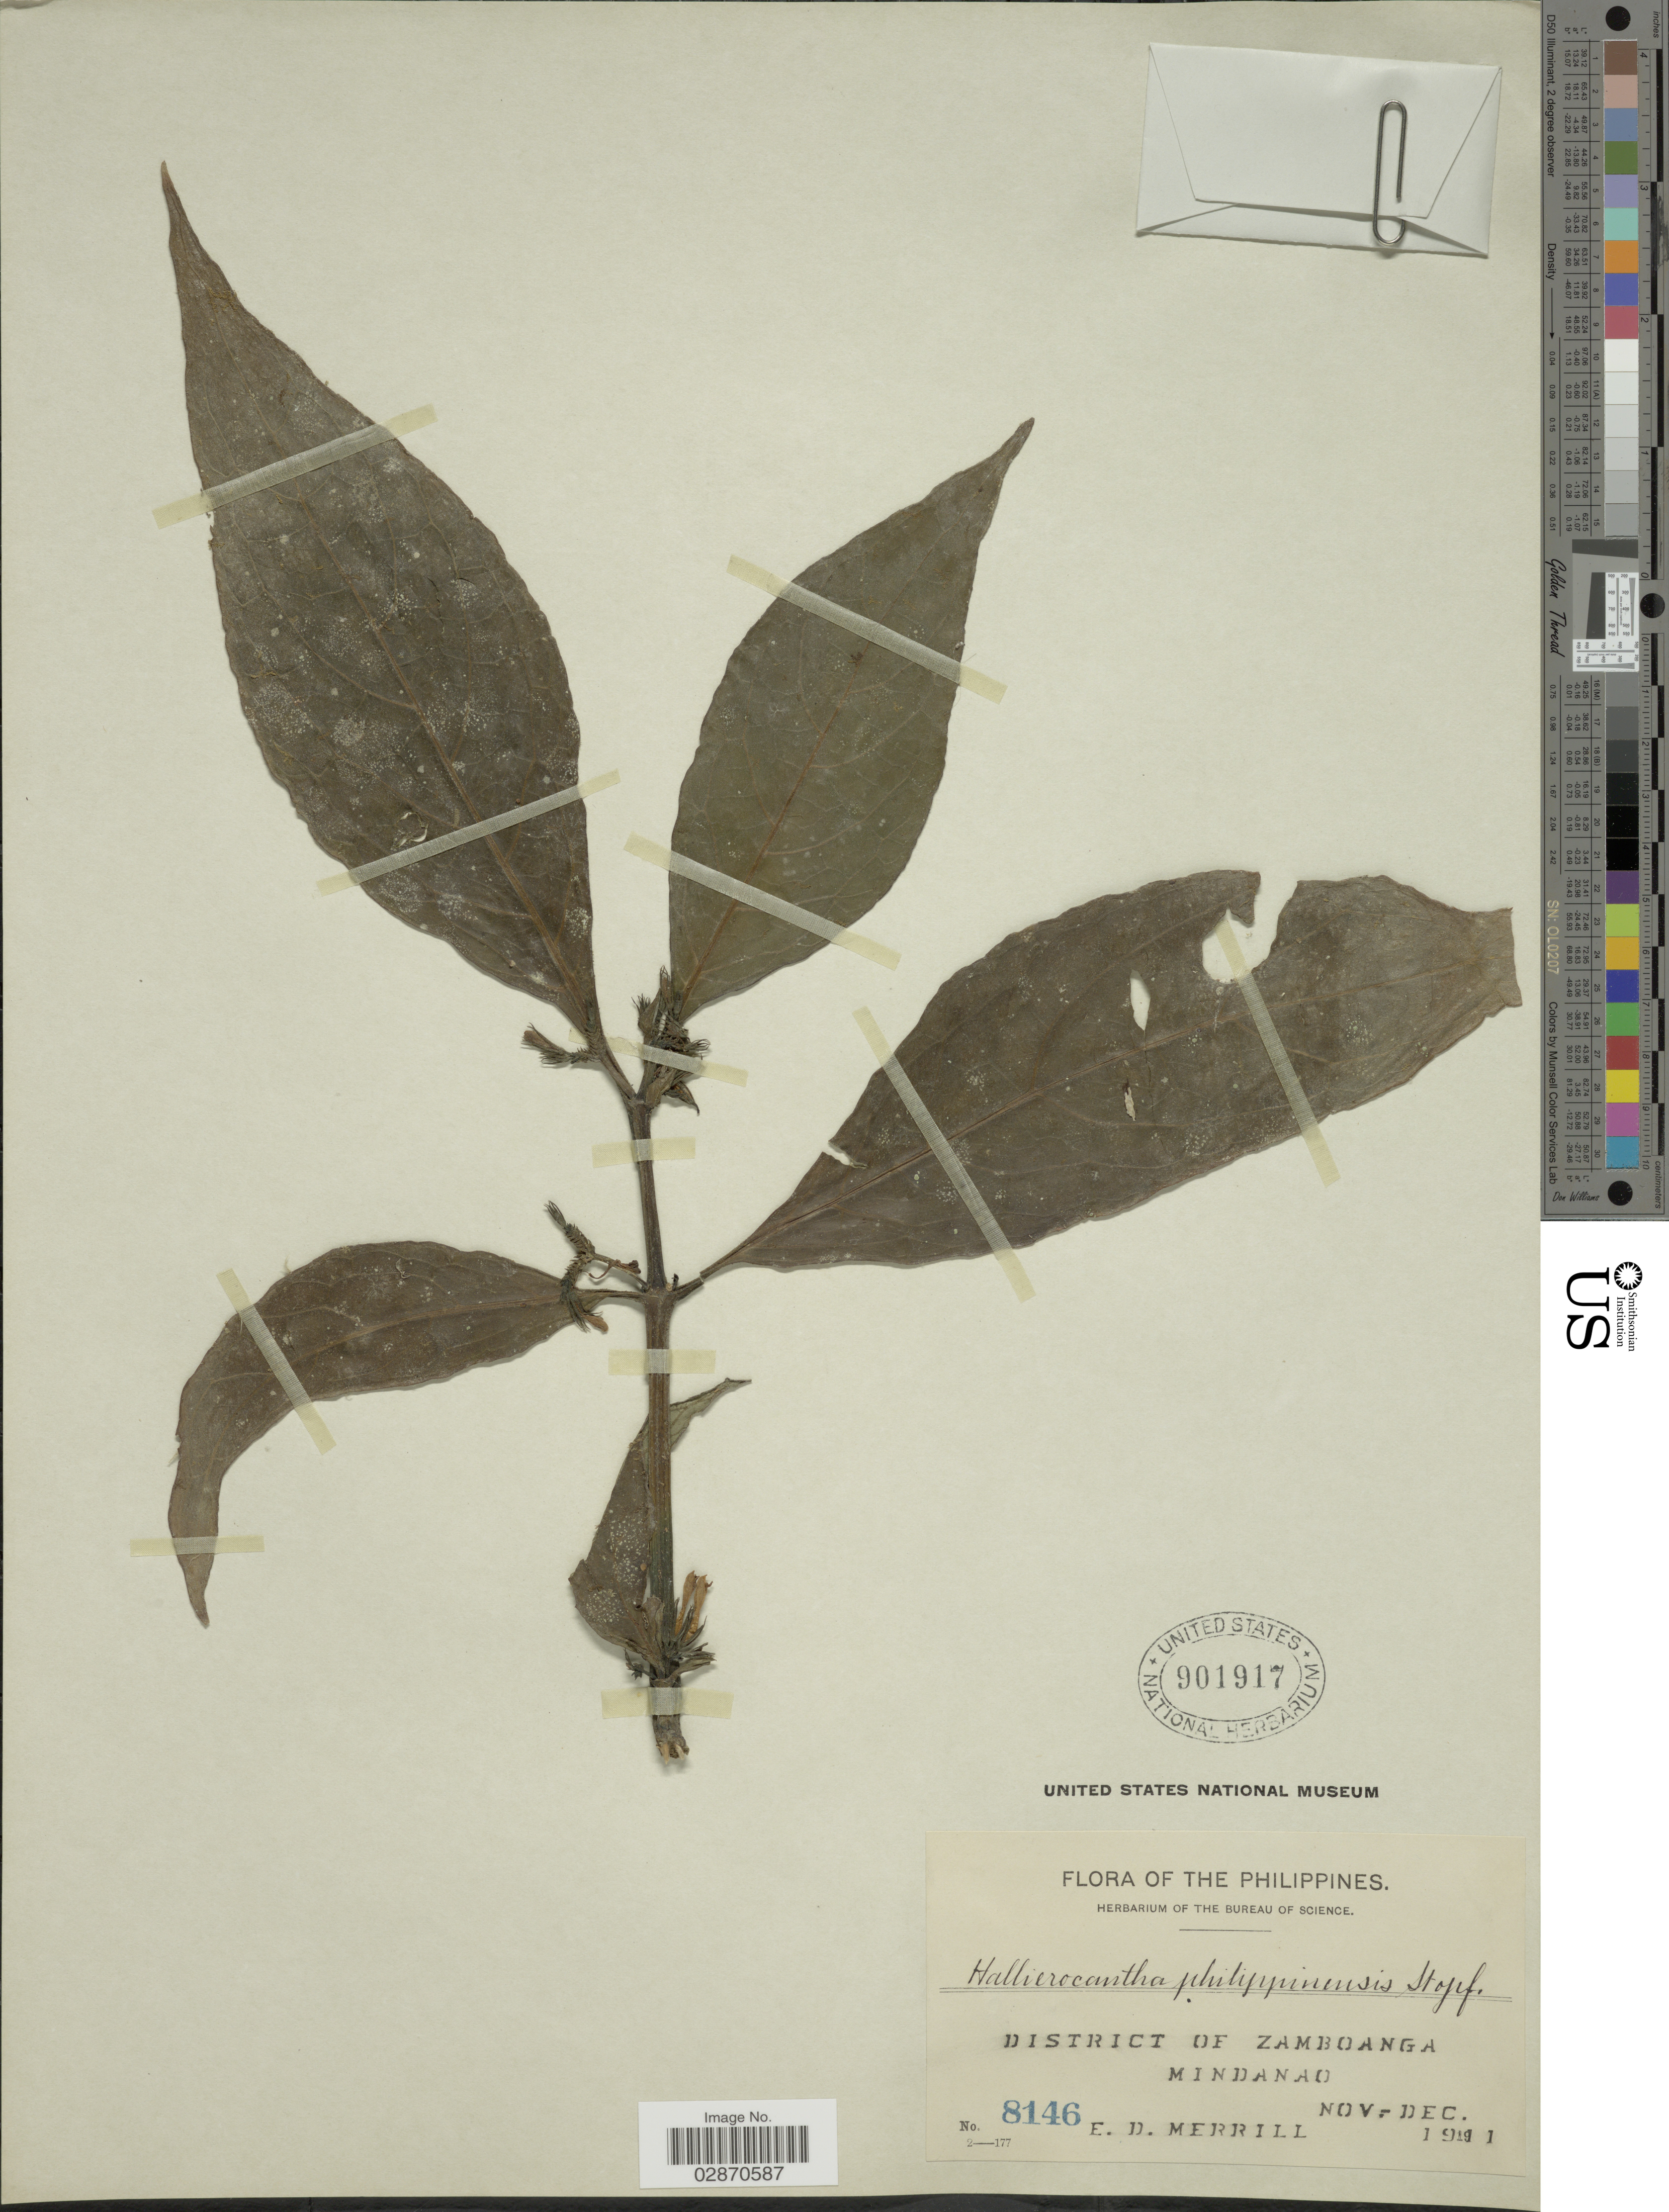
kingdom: Plantae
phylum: Tracheophyta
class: Magnoliopsida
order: Lamiales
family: Acanthaceae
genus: Hallieracantha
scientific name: Hallieracantha philippinensis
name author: Stapf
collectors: E. D. Merrill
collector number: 8146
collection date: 1911-11/1911-12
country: Philippines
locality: District of Zamboanga, Mindanao.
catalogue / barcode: US 901917